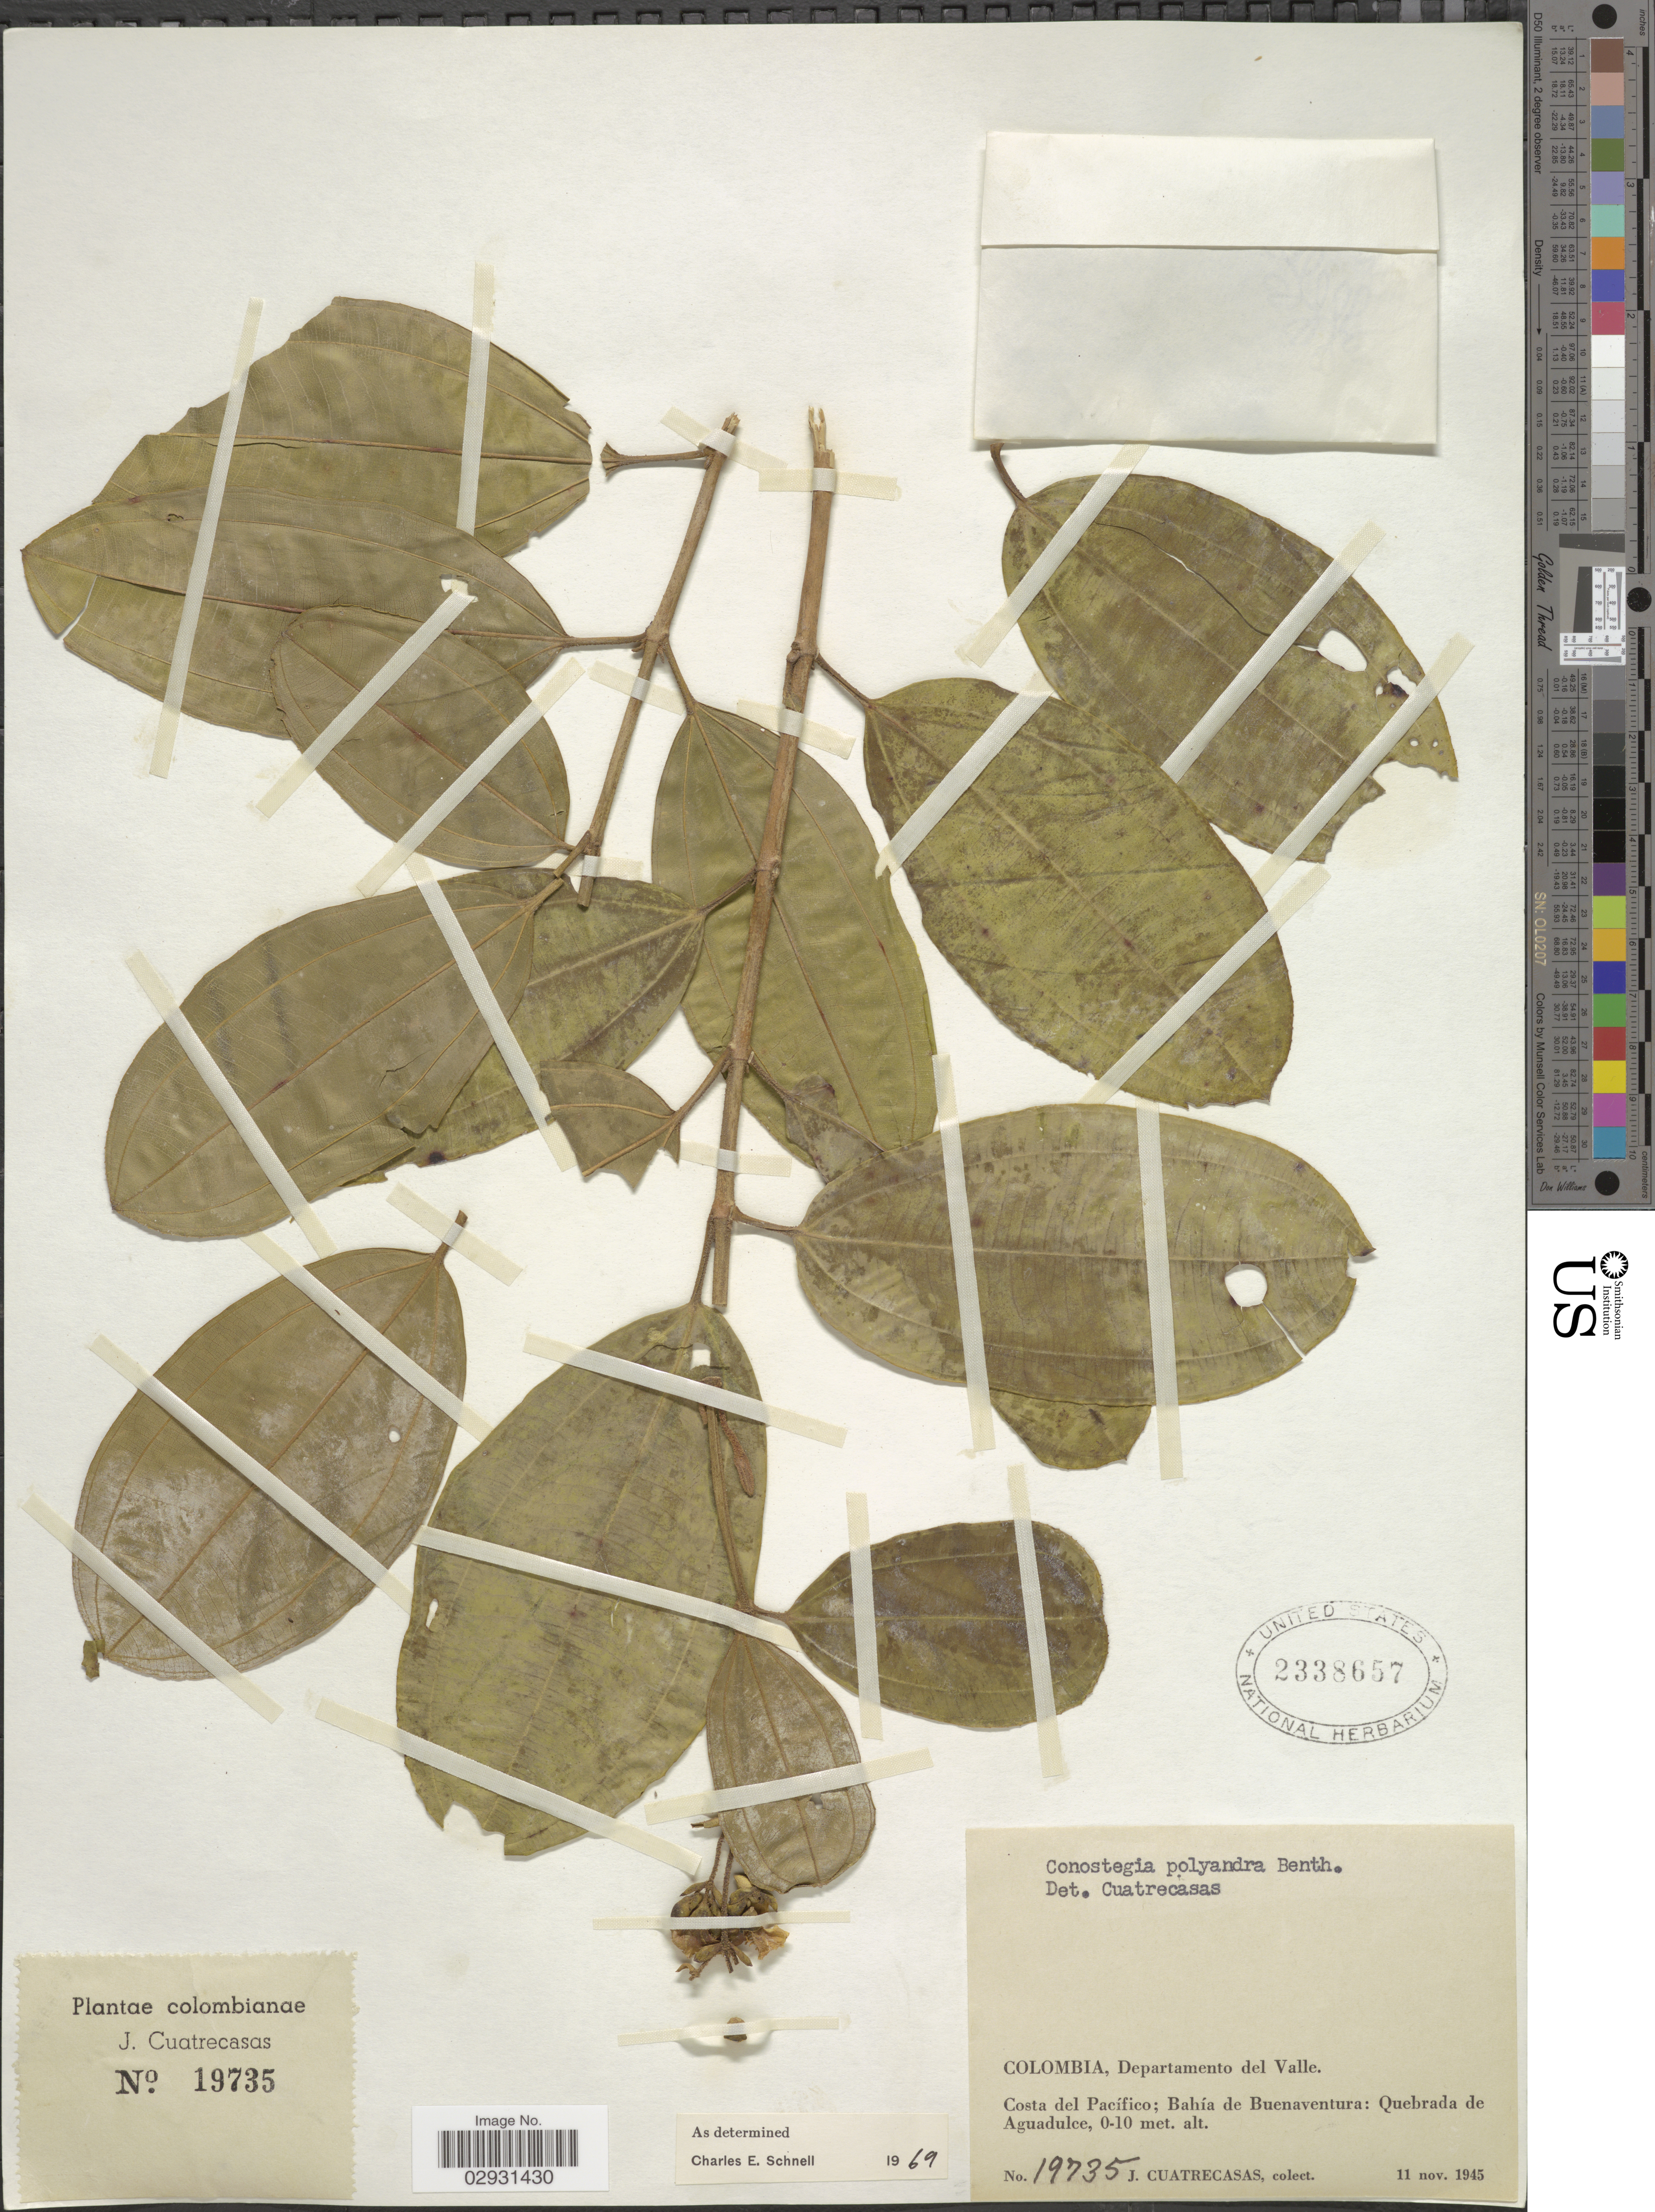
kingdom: Plantae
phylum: Tracheophyta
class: Magnoliopsida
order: Myrtales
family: Melastomataceae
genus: Conostegia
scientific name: Conostegia polyandra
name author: Benth.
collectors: J. Cuatrecasas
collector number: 19735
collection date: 1945-11-11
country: Colombia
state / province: Valle del Cauca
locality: Departamento del Valle. Costa del Pacífico; Bahía de Buenaventura: Quebrada de Aguadulce.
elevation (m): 0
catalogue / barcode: US 2338657